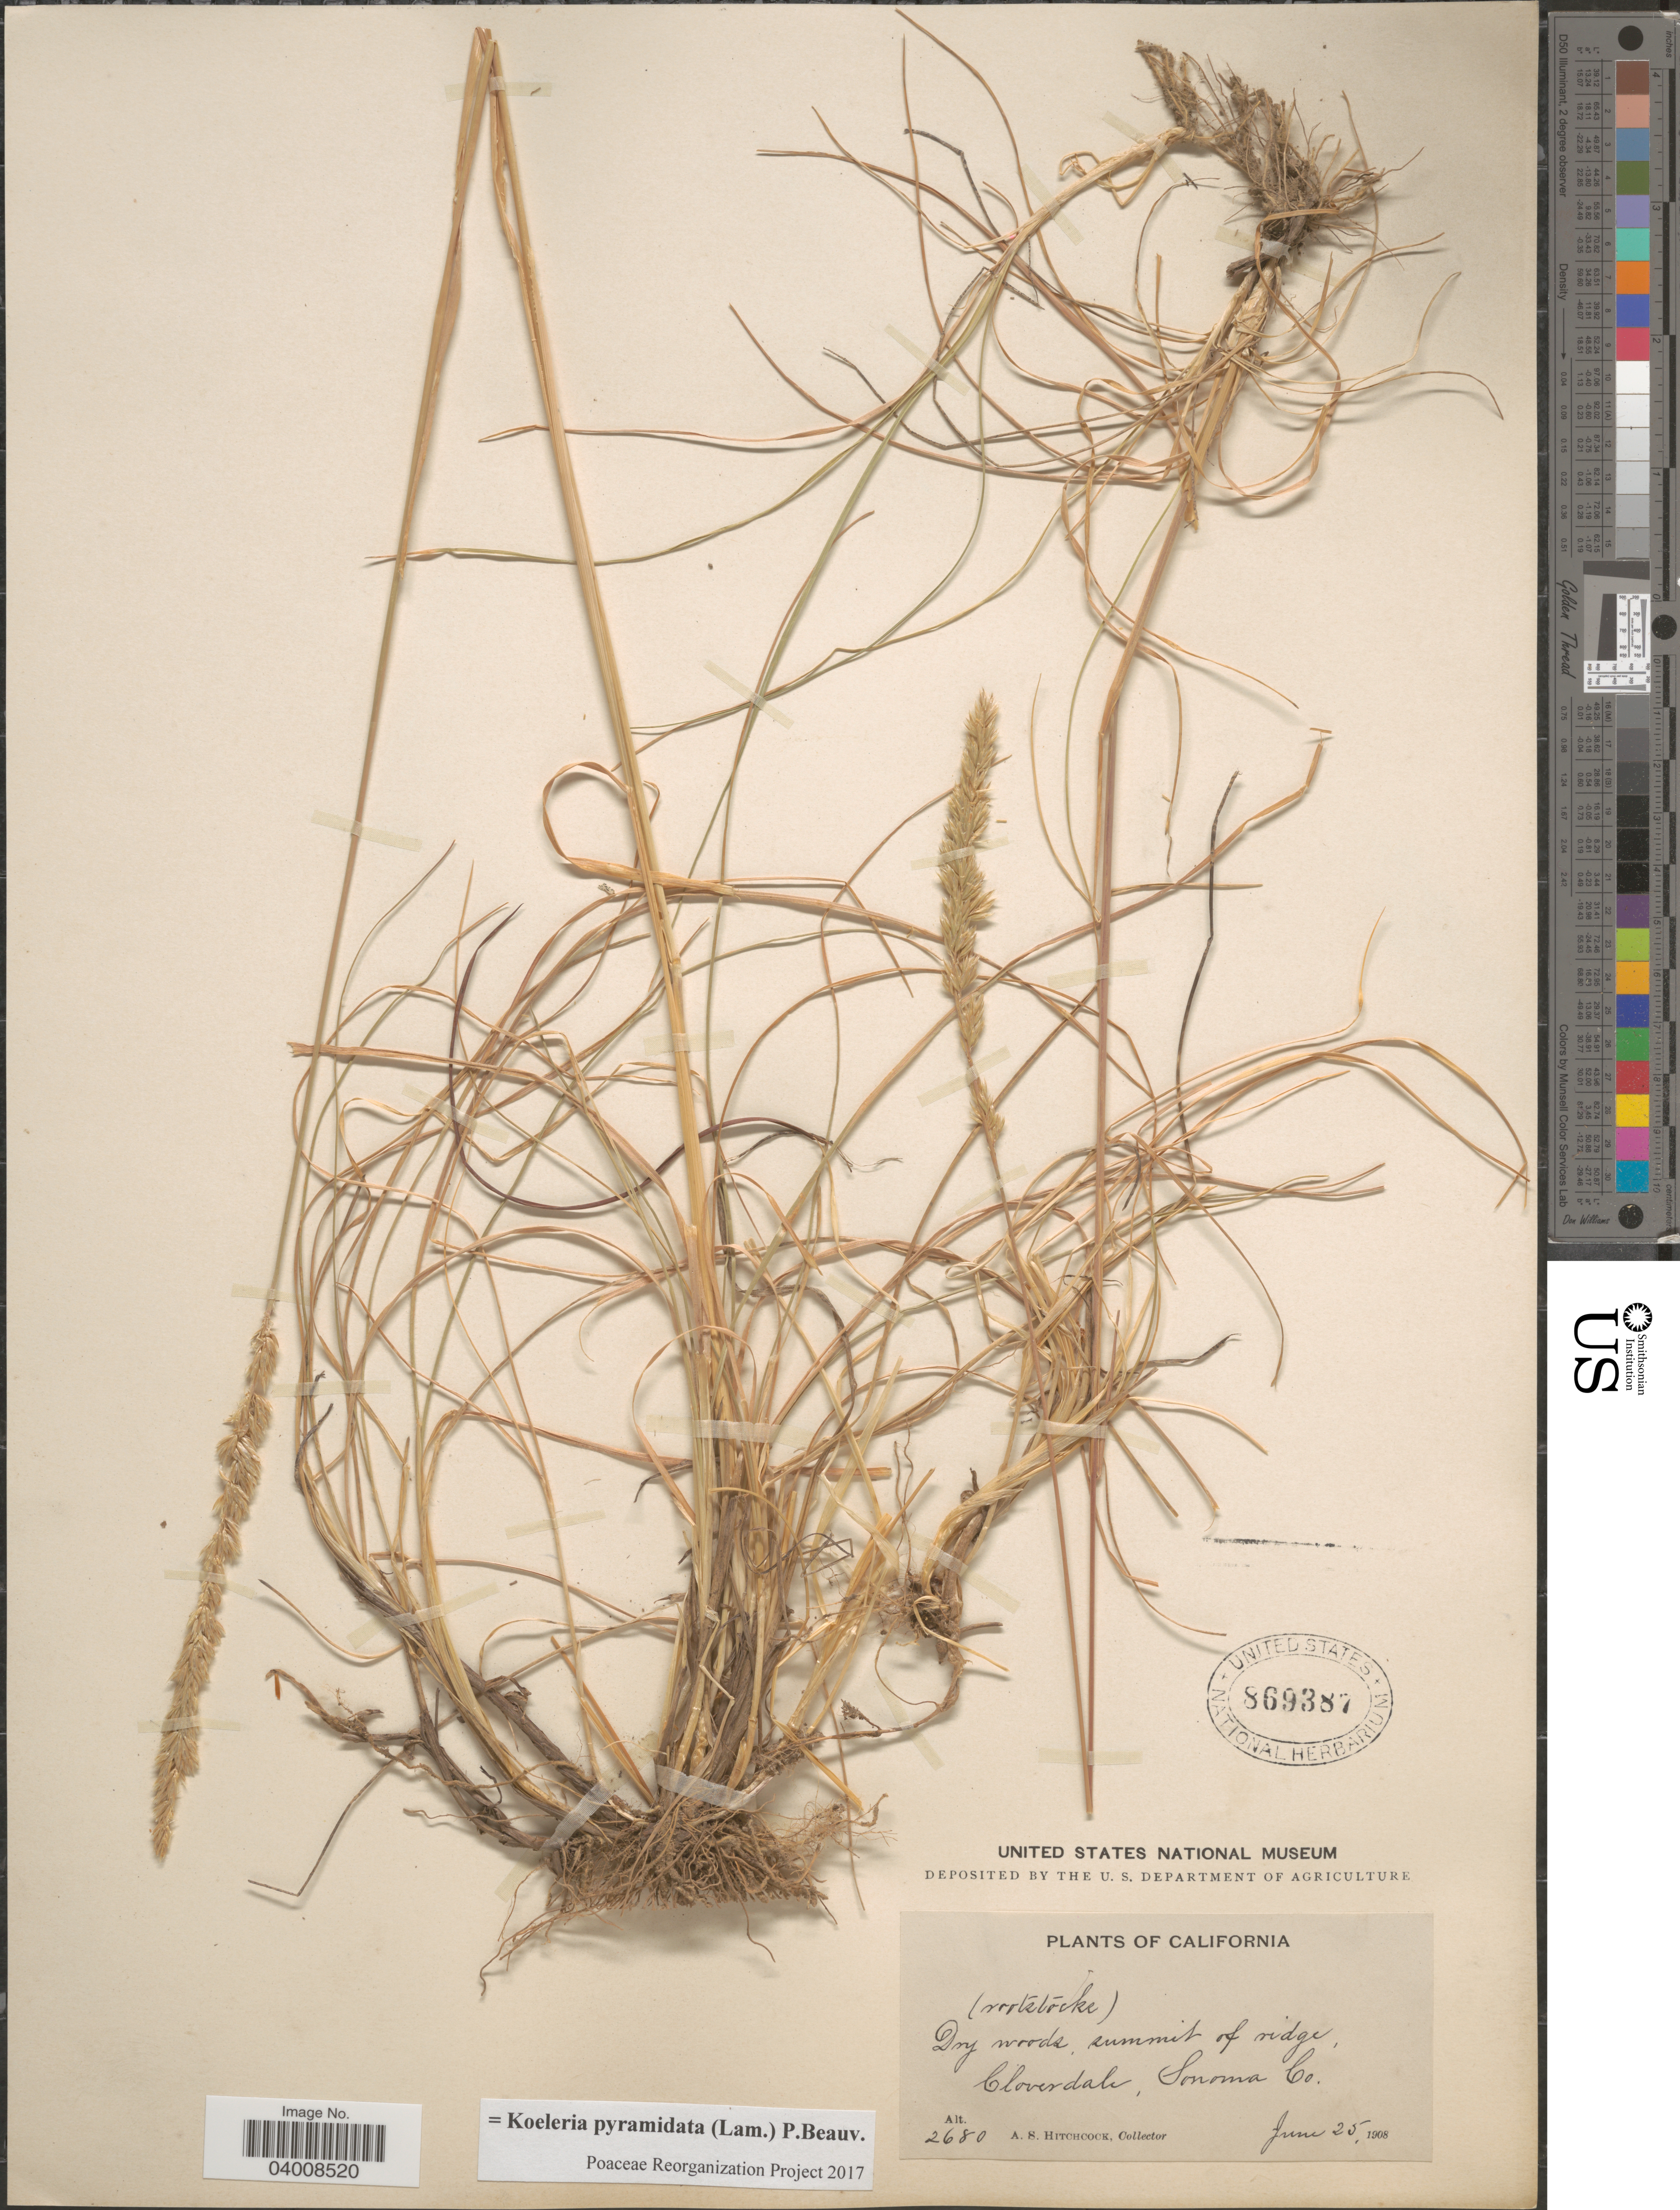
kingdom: Plantae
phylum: Tracheophyta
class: Liliopsida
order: Poales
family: Poaceae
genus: Koeleria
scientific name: Koeleria spicata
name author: (L.) Barberá et al.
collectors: A. S. Hitchcock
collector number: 2680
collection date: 1908-06-25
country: United States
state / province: California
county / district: Sonoma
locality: Dry woods summit of ridge Cloverdale, Sonoma Co.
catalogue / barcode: US 869387